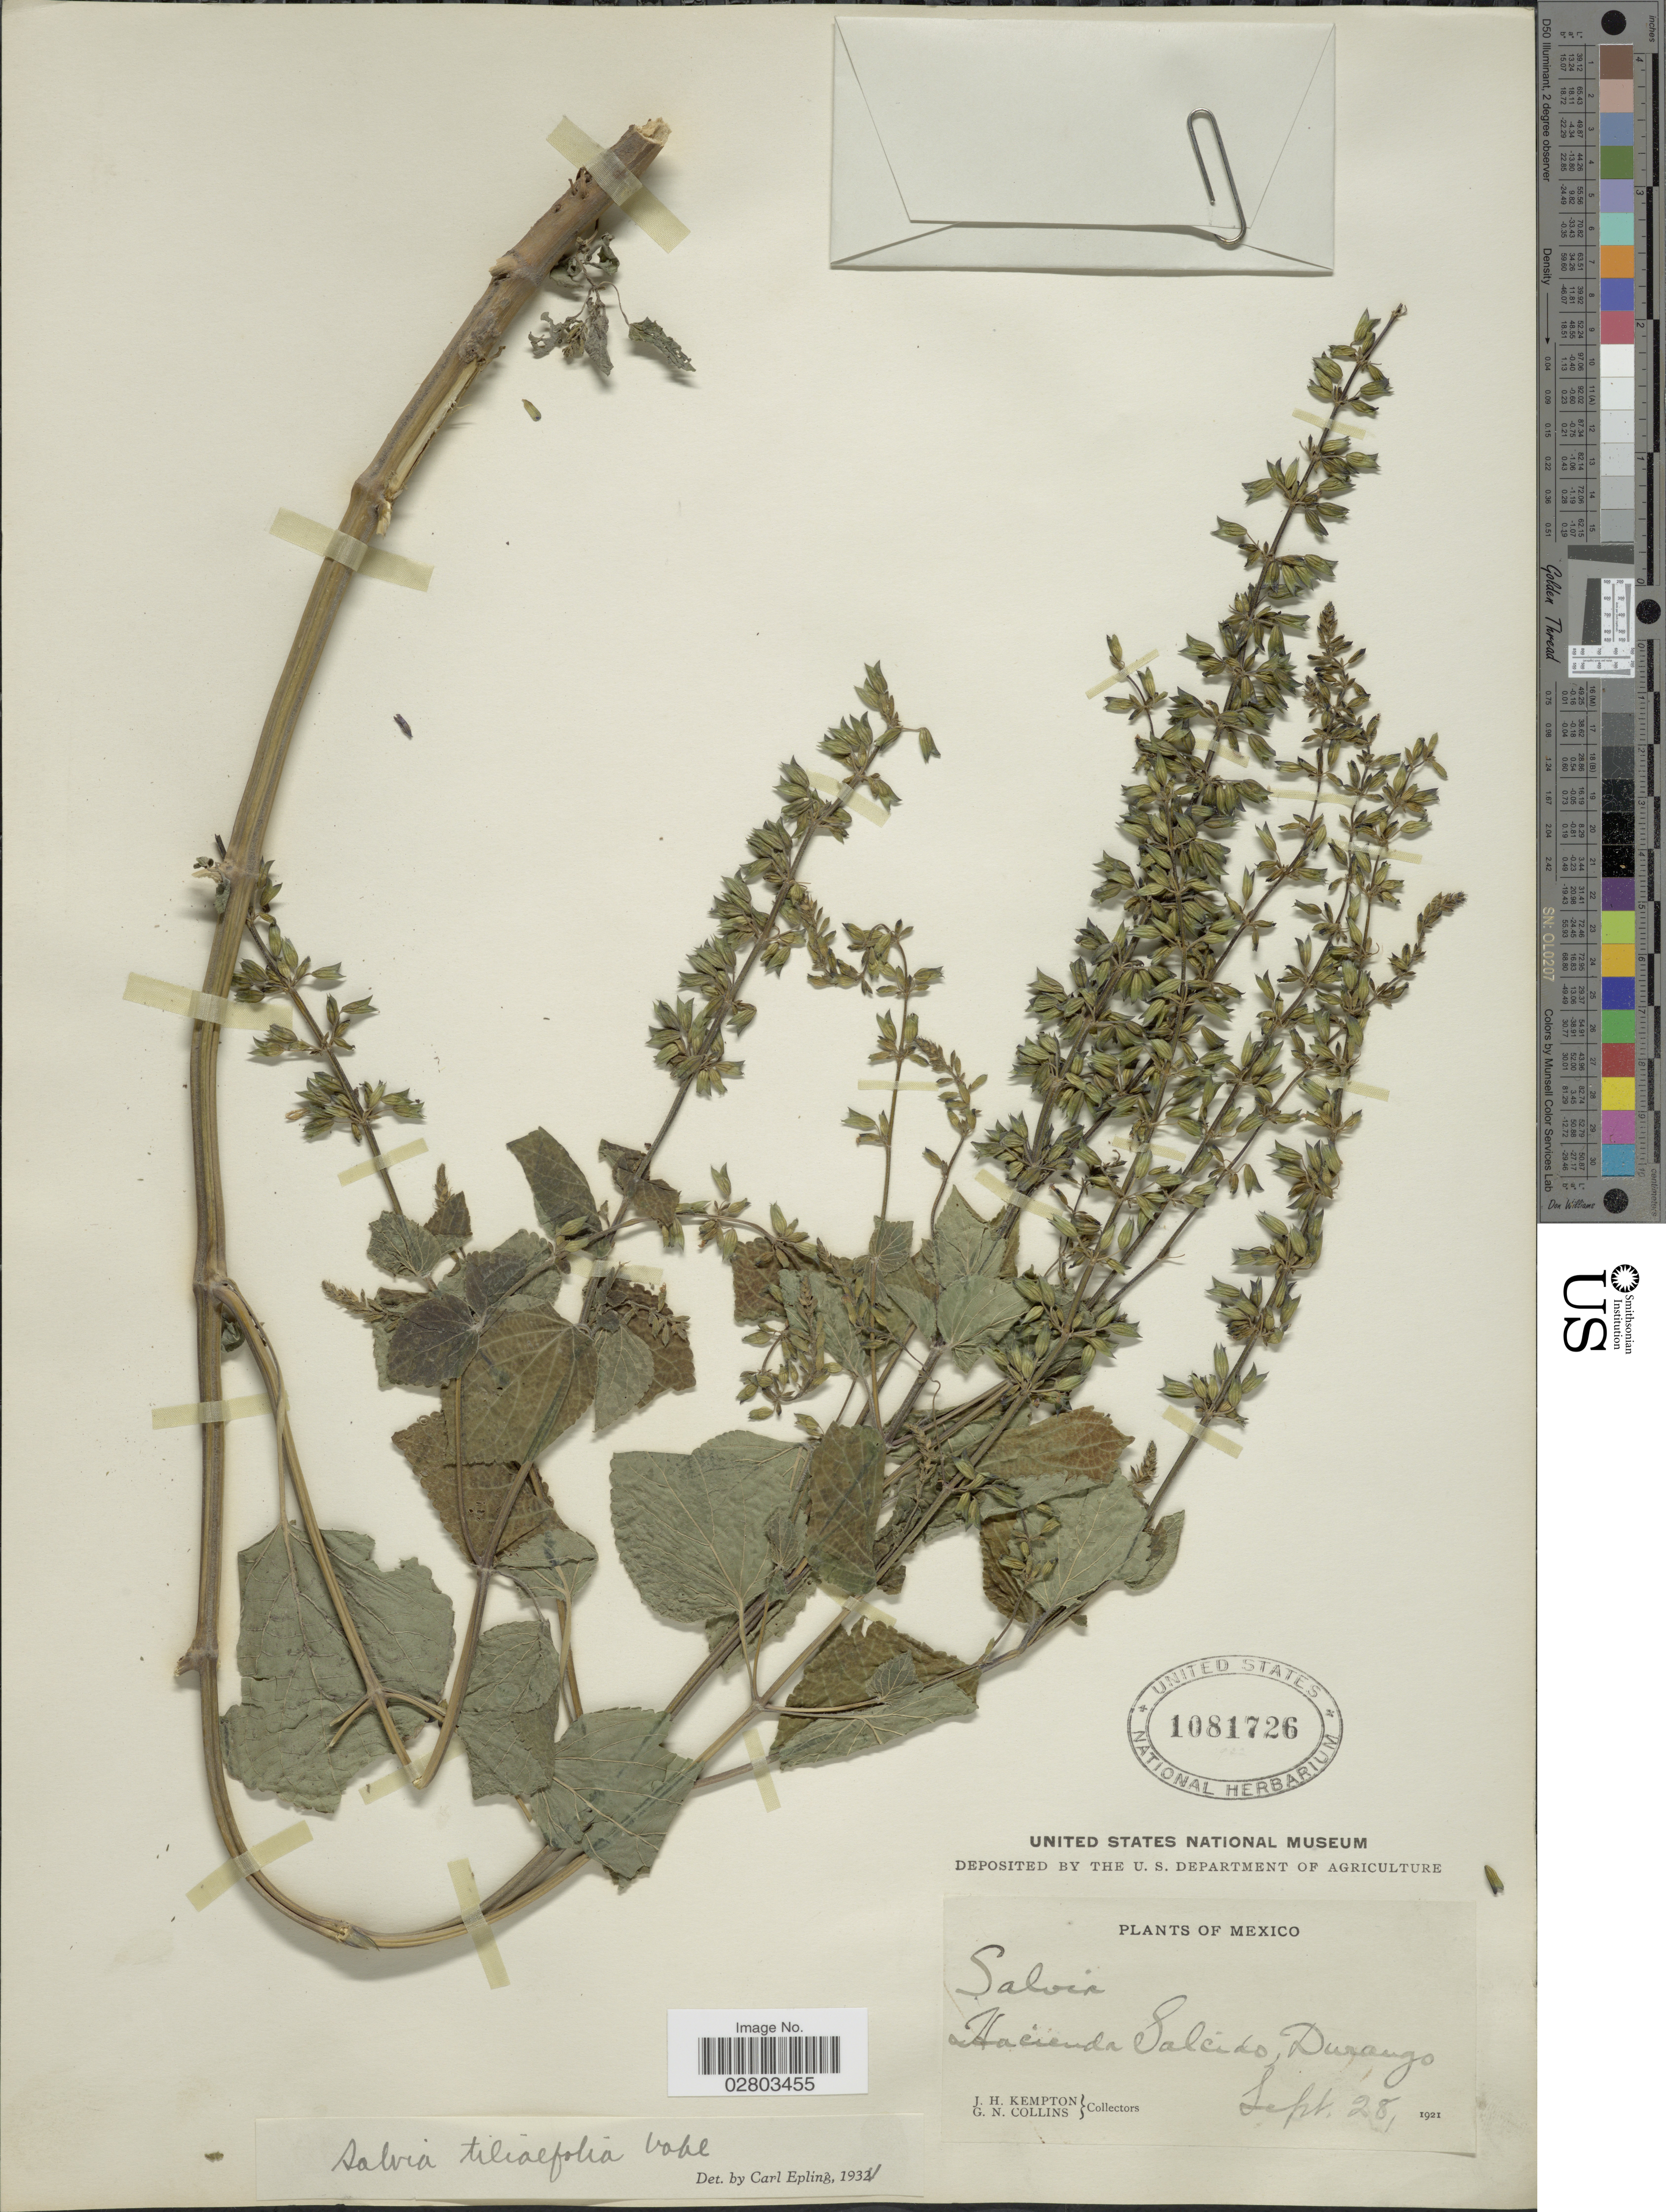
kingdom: Plantae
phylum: Tracheophyta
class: Magnoliopsida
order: Lamiales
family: Lamiaceae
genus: Salvia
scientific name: Salvia tiliifolia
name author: Vahl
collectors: J. H. Kempton & G. Collins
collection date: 1921-09-28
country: Mexico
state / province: Durango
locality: Hacienda Salcido.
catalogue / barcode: US 1081726